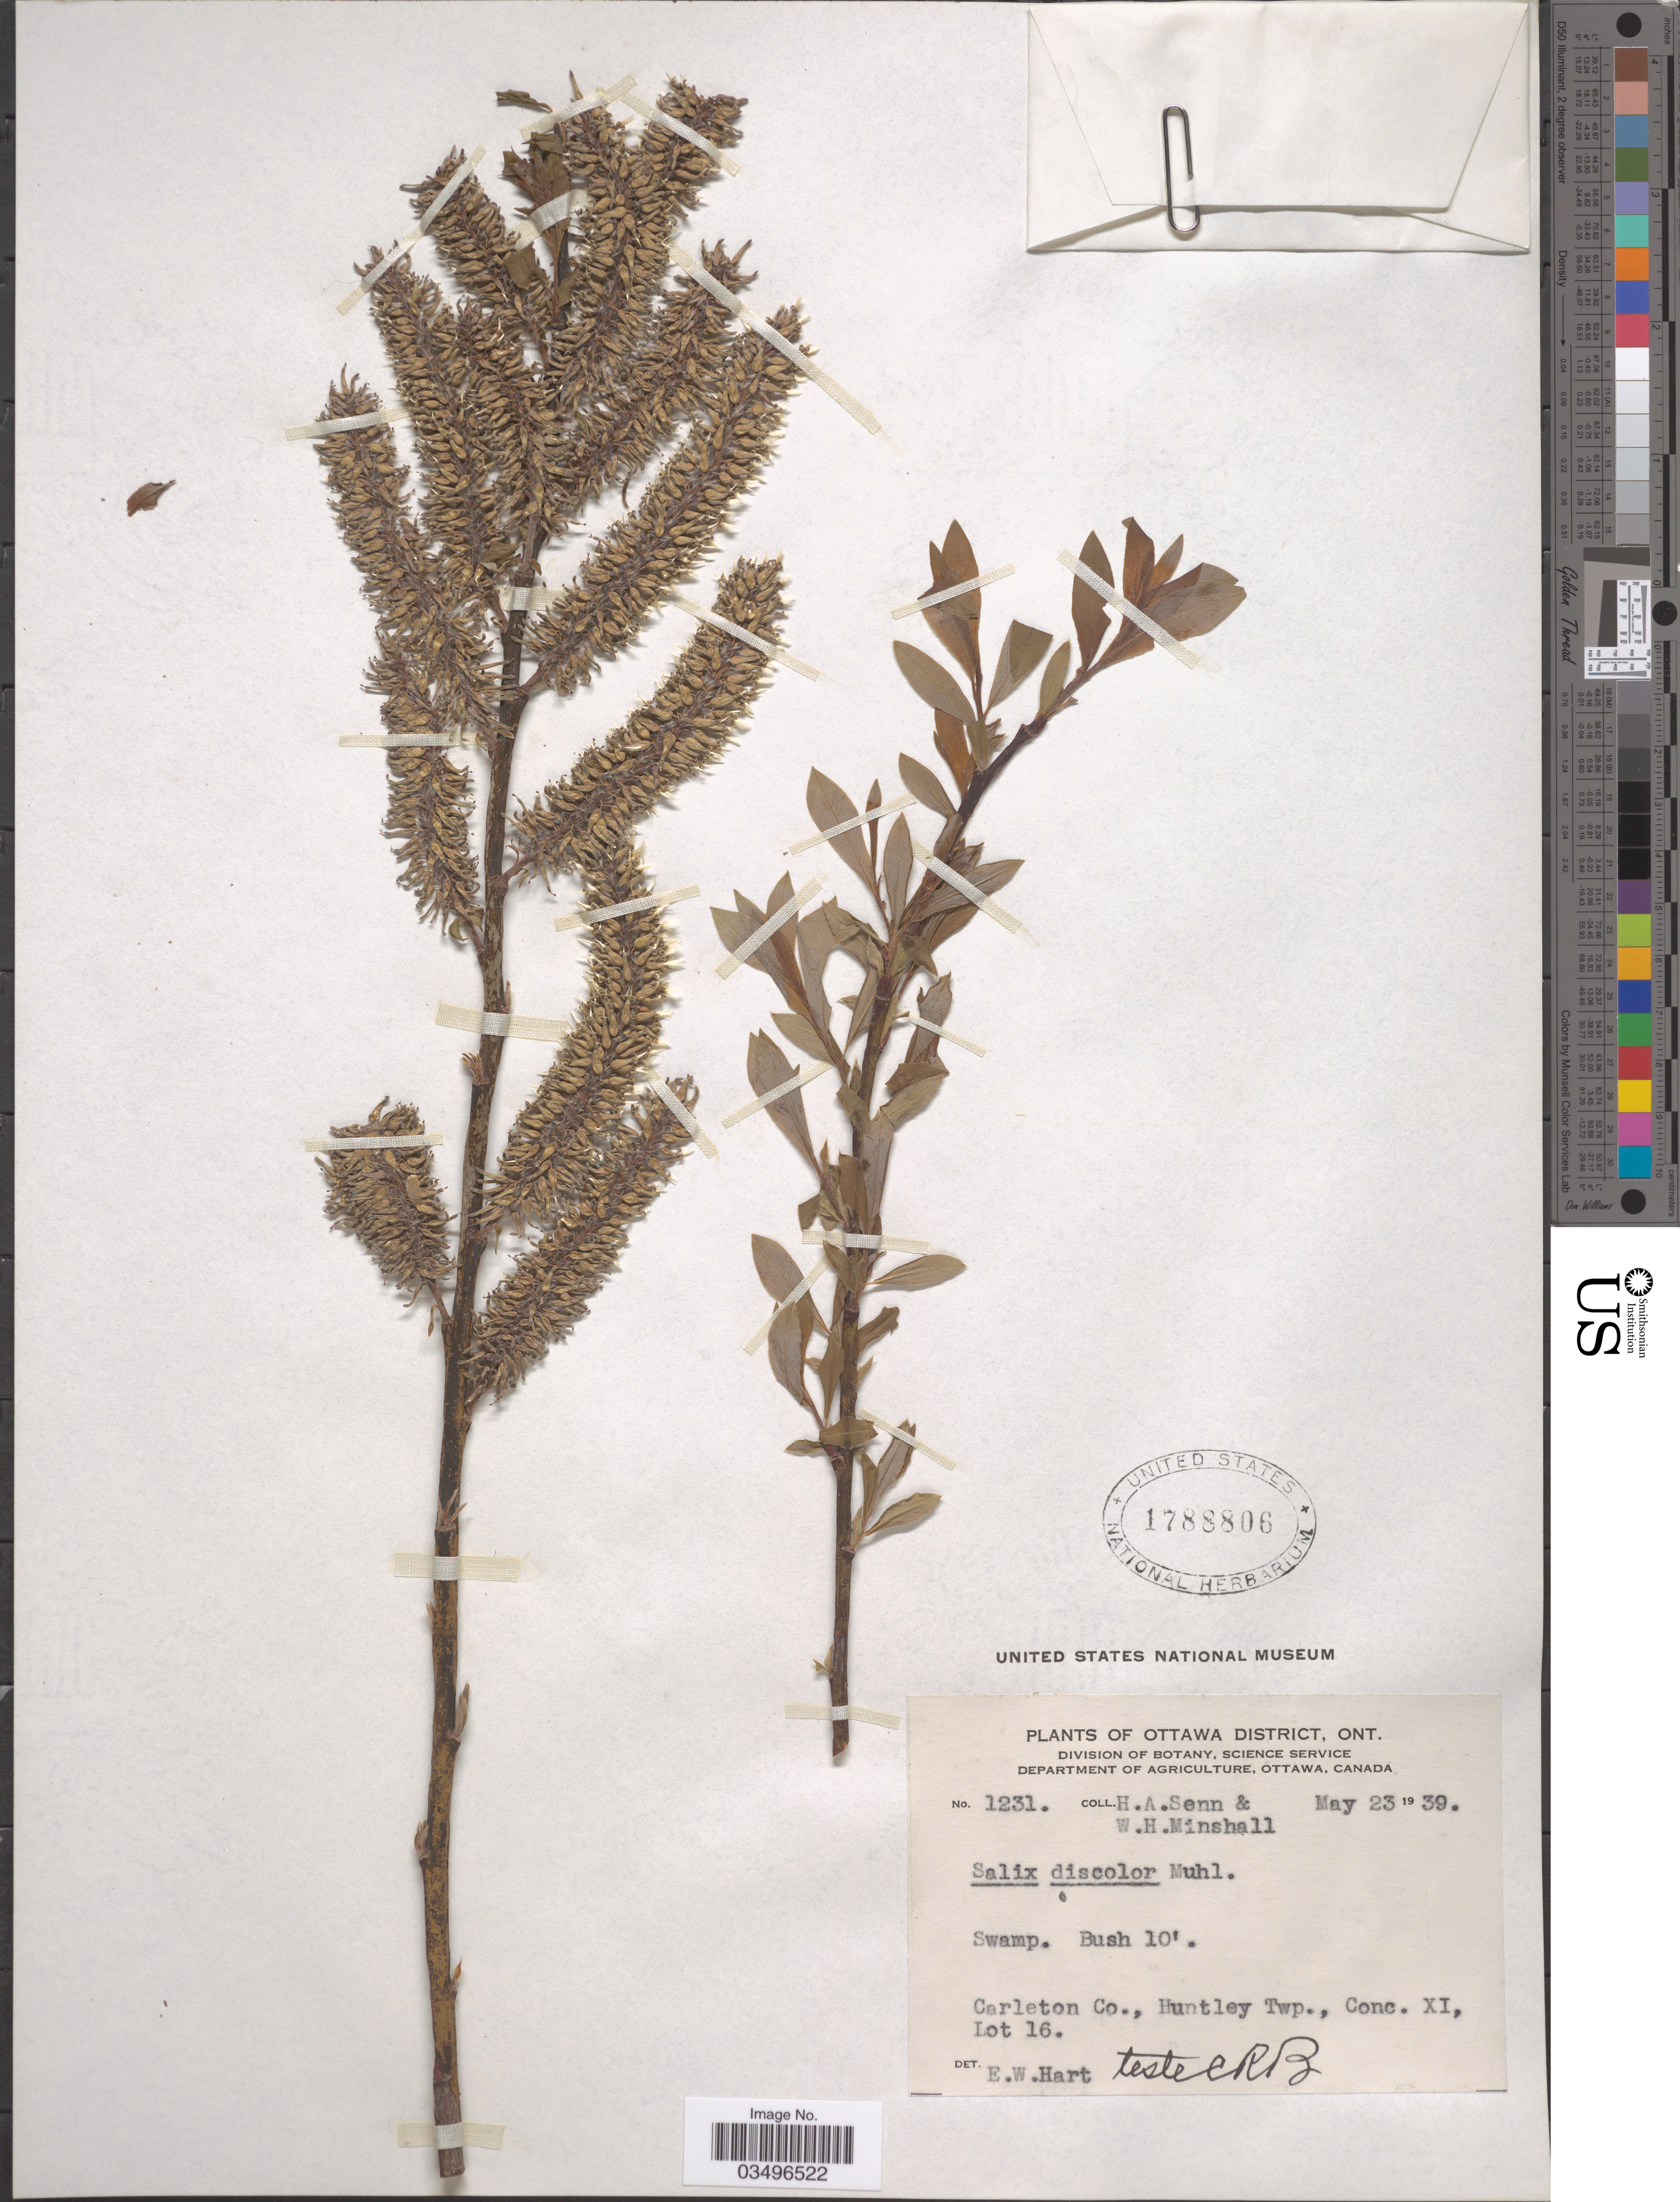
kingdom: Plantae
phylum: Tracheophyta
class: Magnoliopsida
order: Malpighiales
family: Salicaceae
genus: Salix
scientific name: Salix discolor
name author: Muhl.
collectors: H. Senn & W. Minshall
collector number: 1231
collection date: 1939-05-23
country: Canada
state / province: Ontario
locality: Ottawa District. Carleton Co., Huntley Twp., Conc. XI, Lot 16.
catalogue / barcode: US 1788806